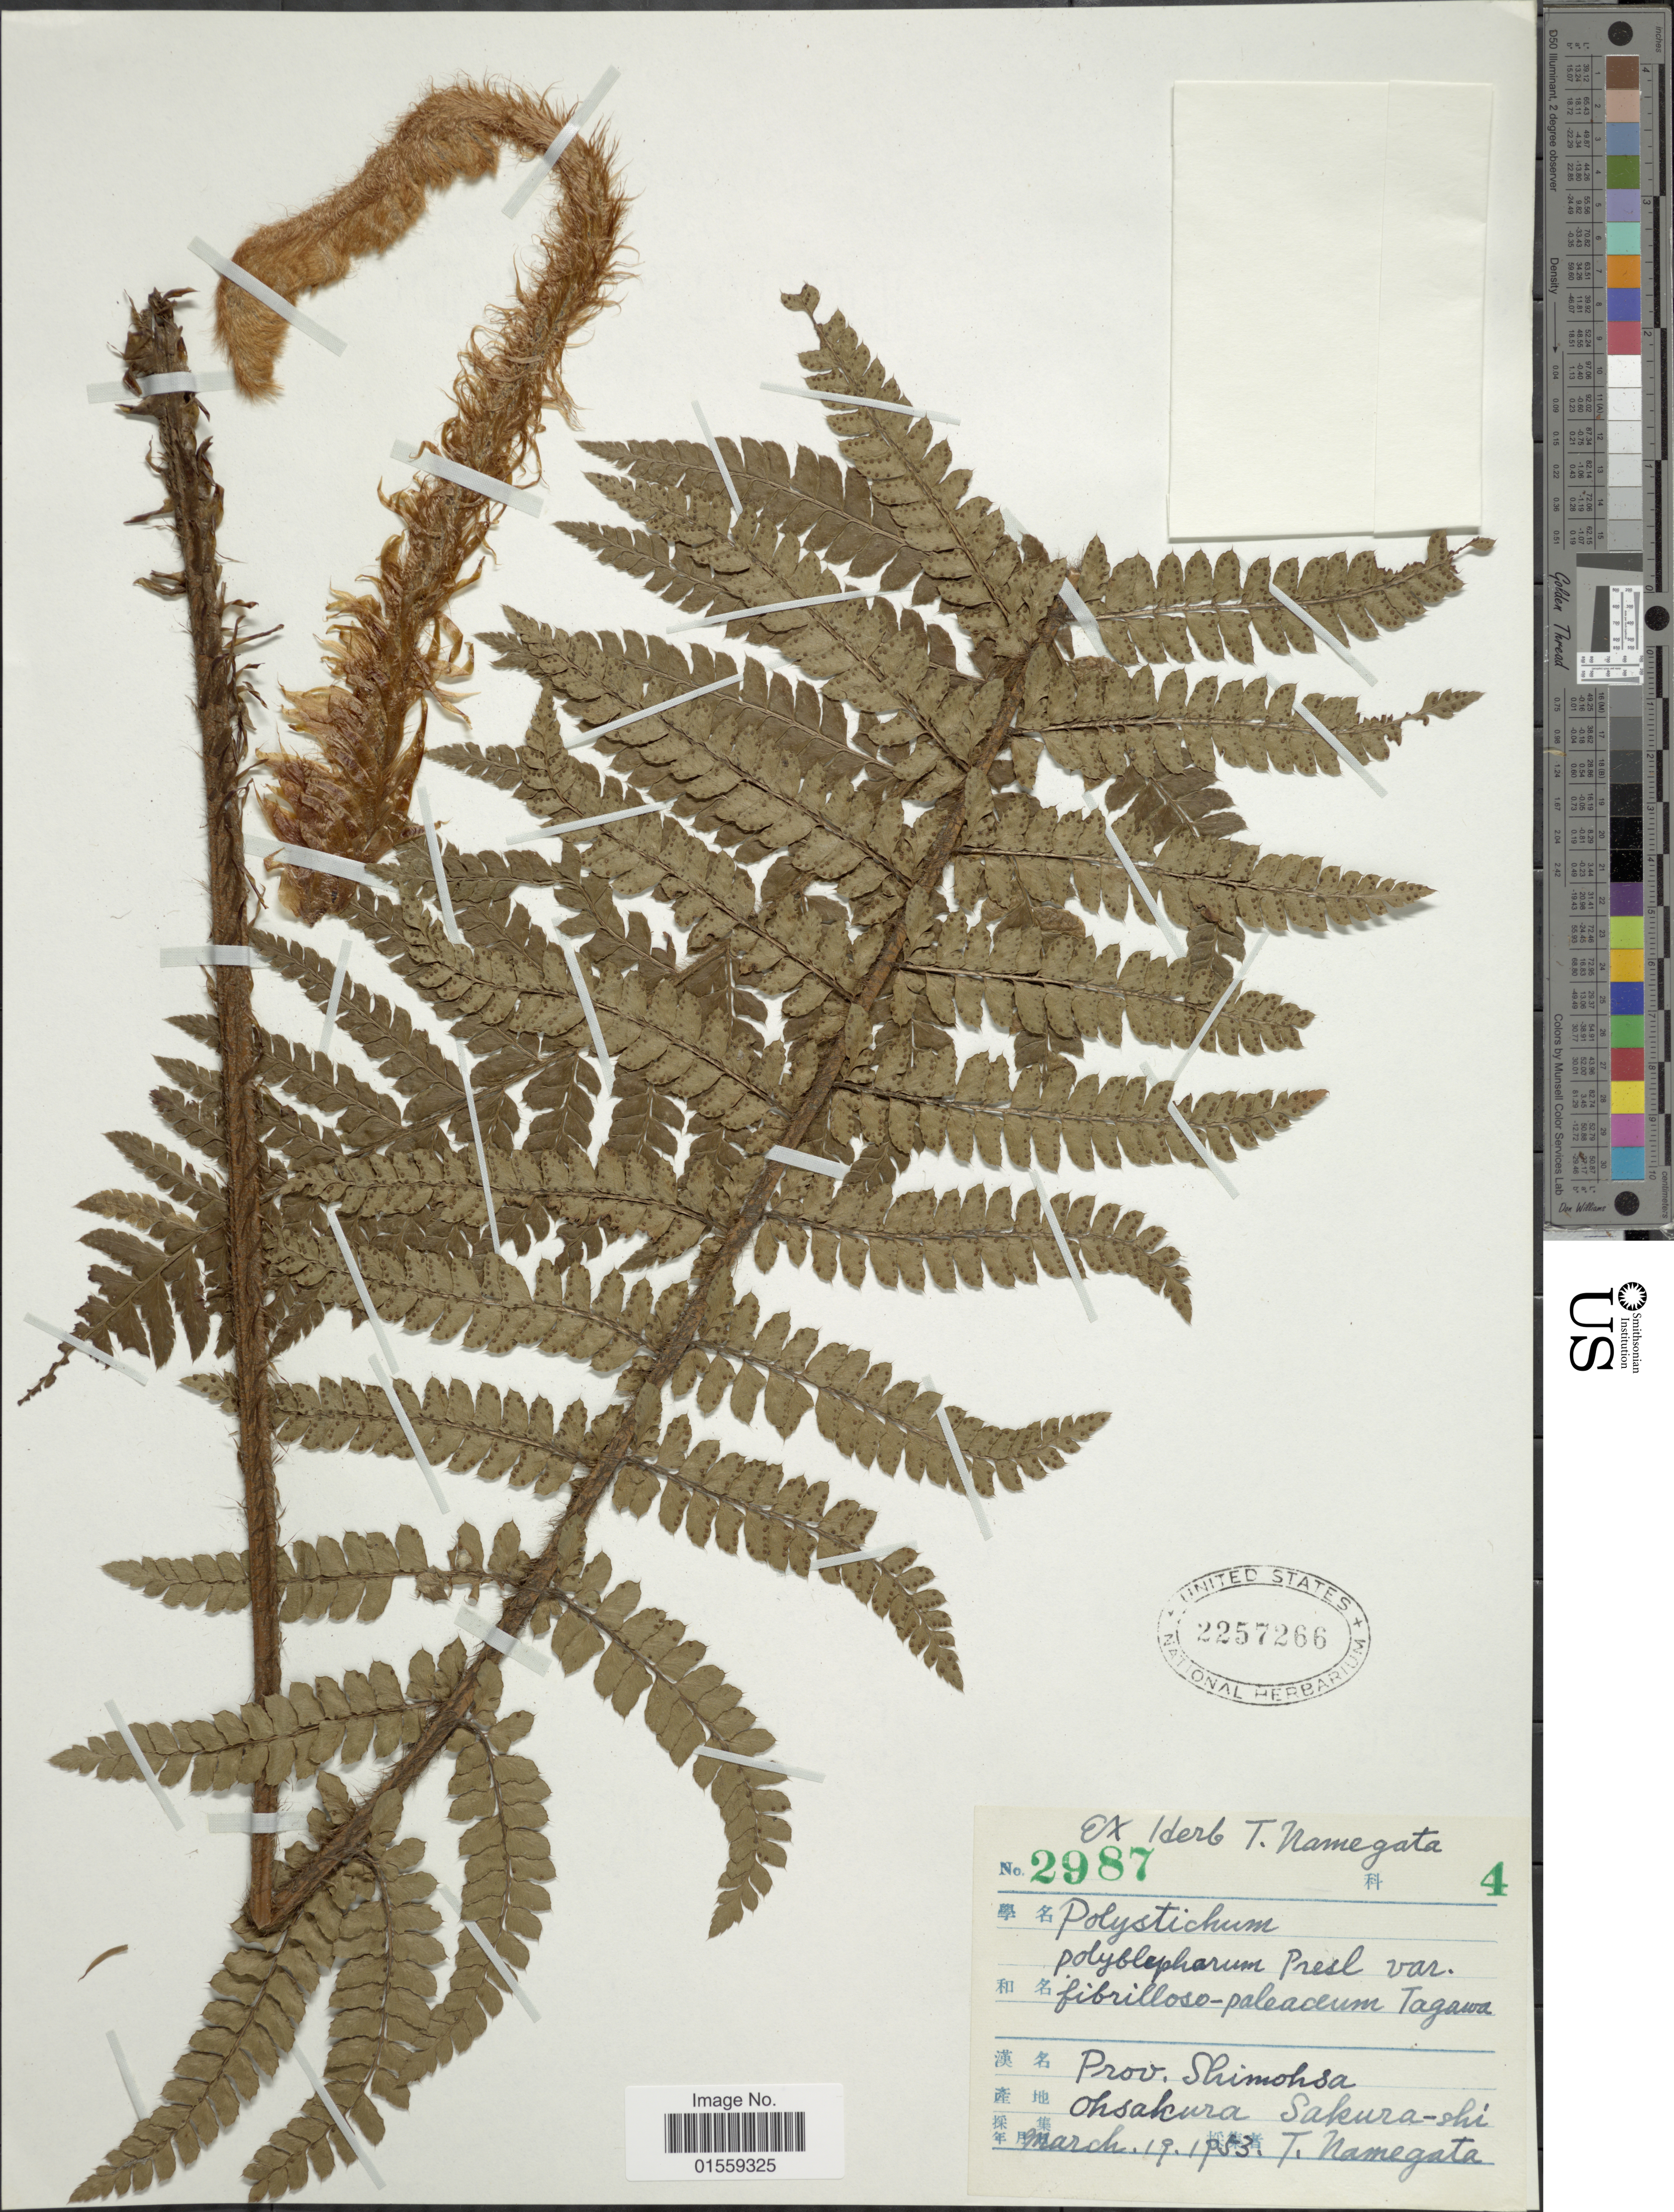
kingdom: Plantae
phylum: Tracheophyta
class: Polypodiopsida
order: Polypodiales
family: Dryopteridaceae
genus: Polystichum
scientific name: Polystichum polyblepharum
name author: (Roemer ex Kunze) C. Presl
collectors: T. Namegata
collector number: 2987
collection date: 1953-03-19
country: Japan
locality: Prov. Shimohsa Ohsakura Sakura-shi.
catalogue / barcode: US 2257266